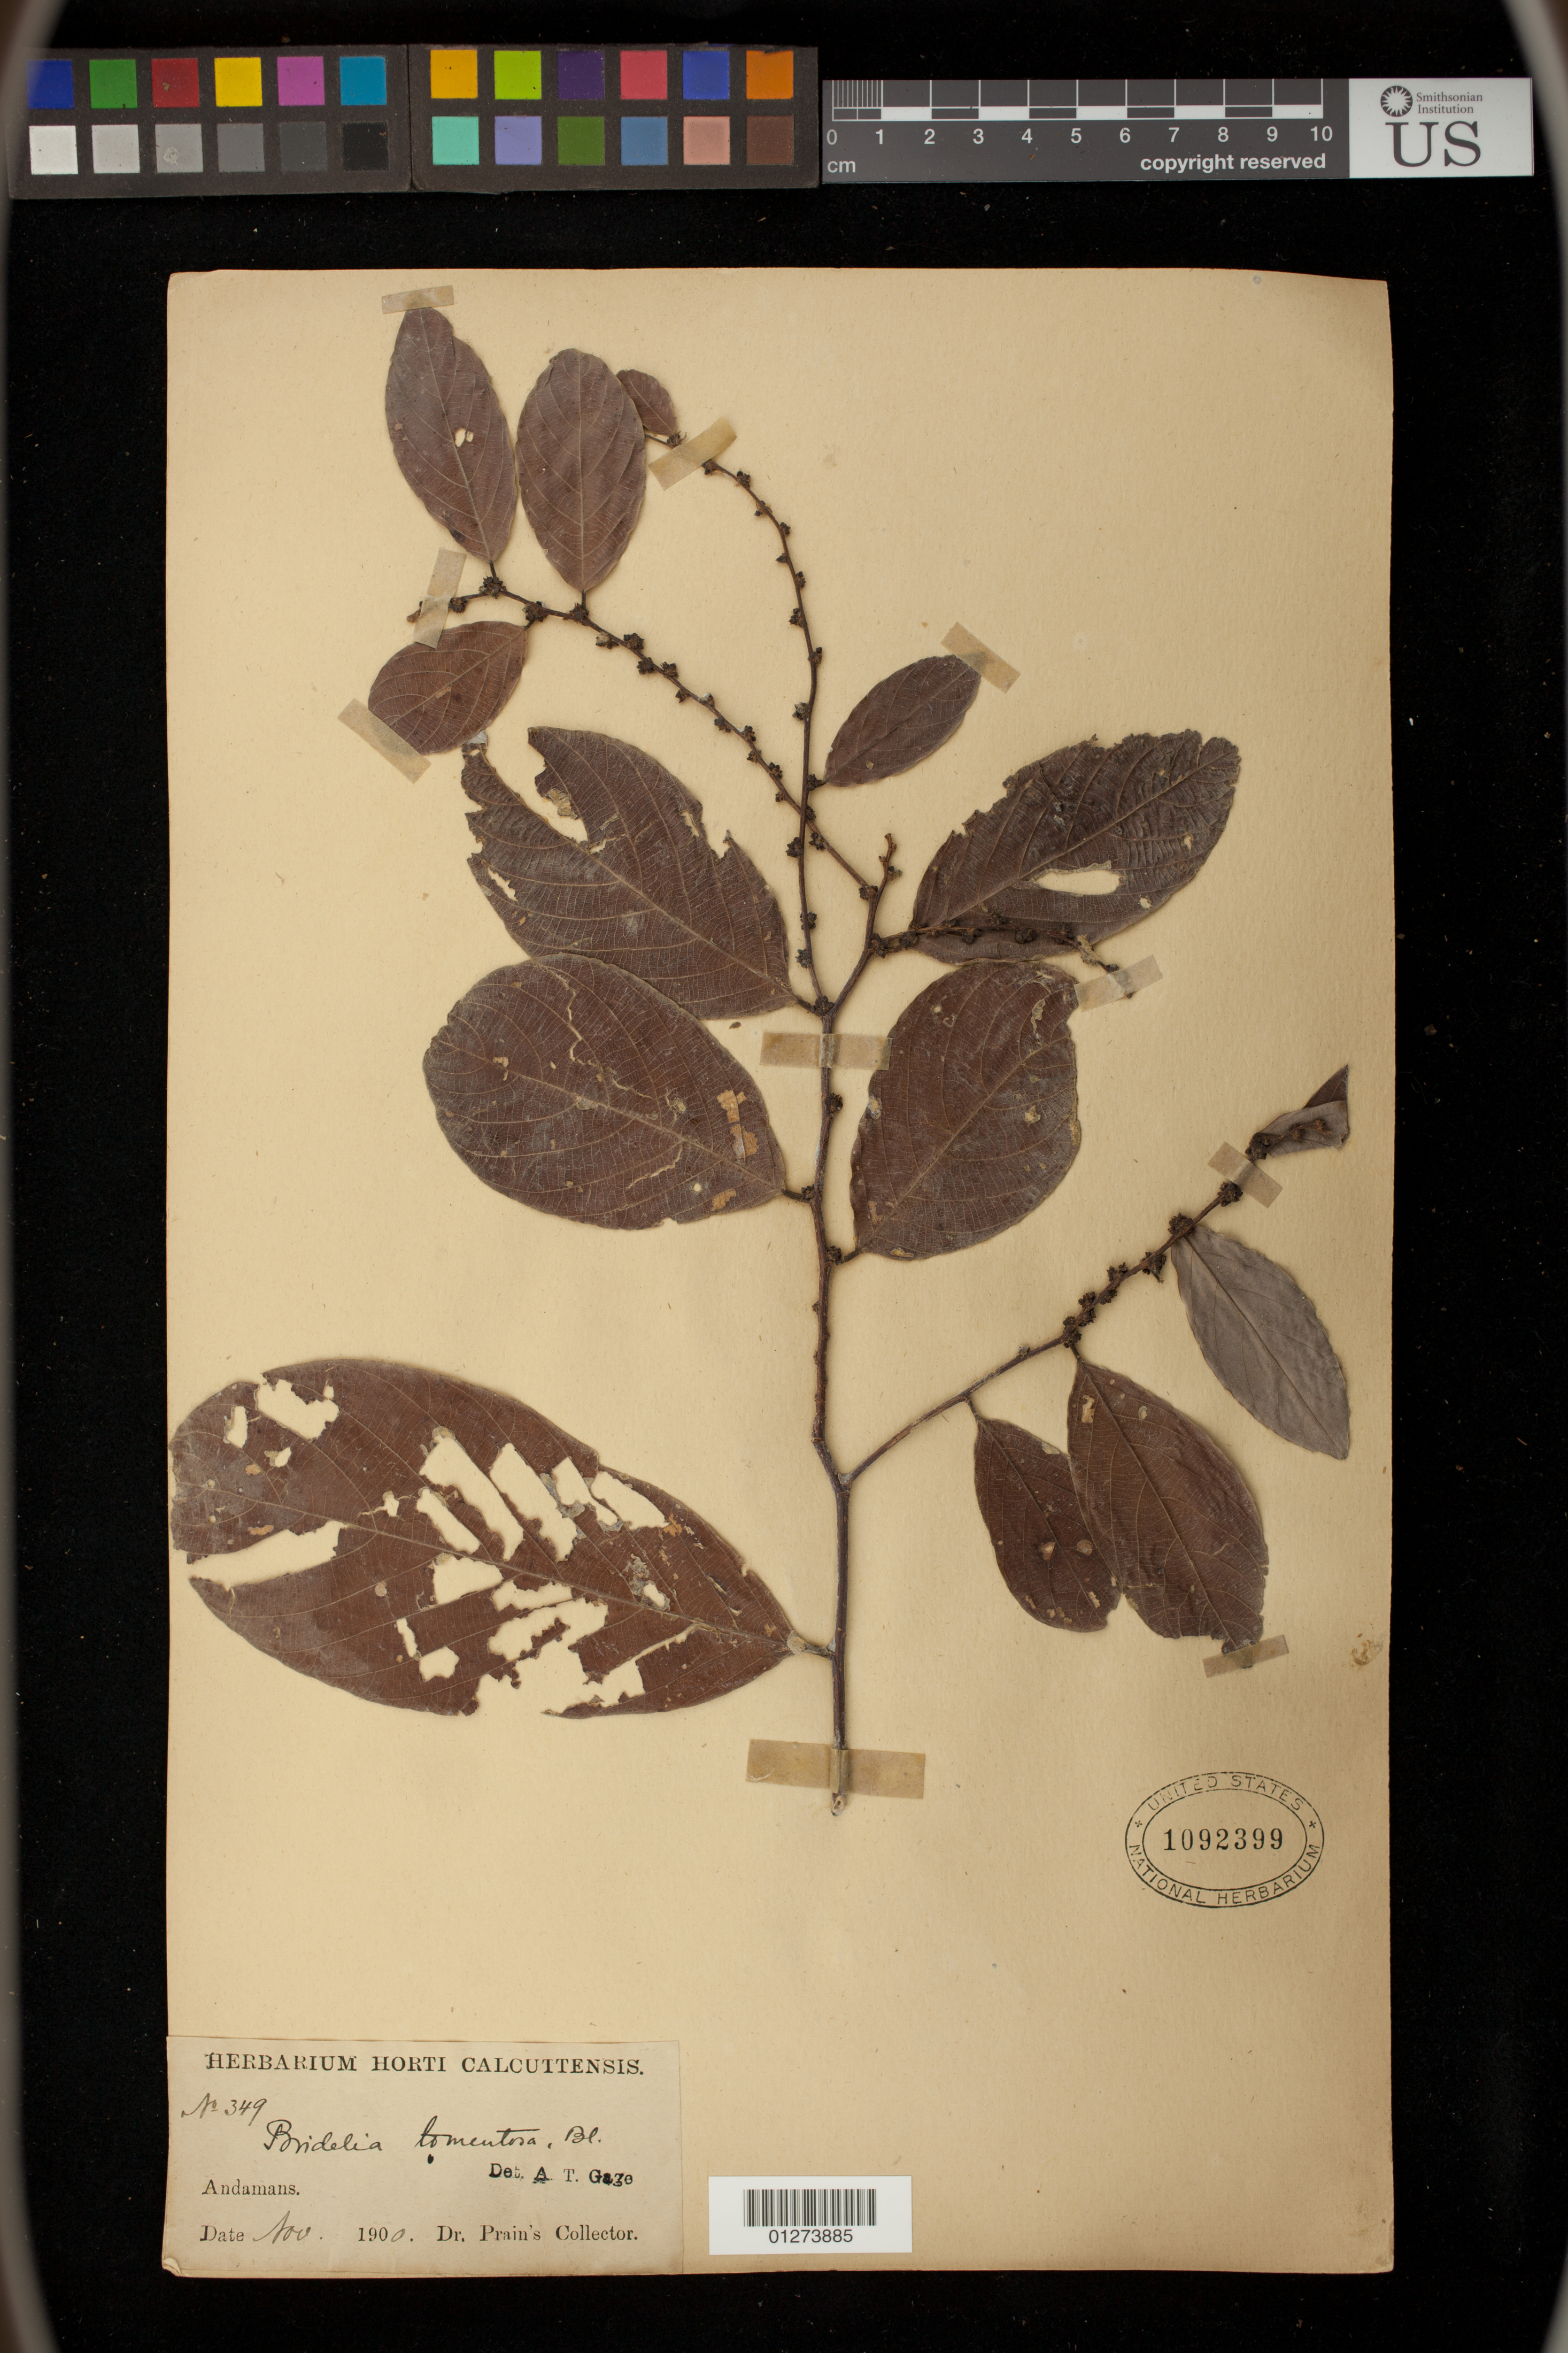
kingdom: Plantae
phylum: Tracheophyta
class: Magnoliopsida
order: Malpighiales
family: Phyllanthaceae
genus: Bridelia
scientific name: Bridelia tomentosa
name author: Blume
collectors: Dr. Prain's collector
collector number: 349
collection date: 1900-11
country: India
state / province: Andaman and Nicobar Islands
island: Andaman Is.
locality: Andamans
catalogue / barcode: US 1092399